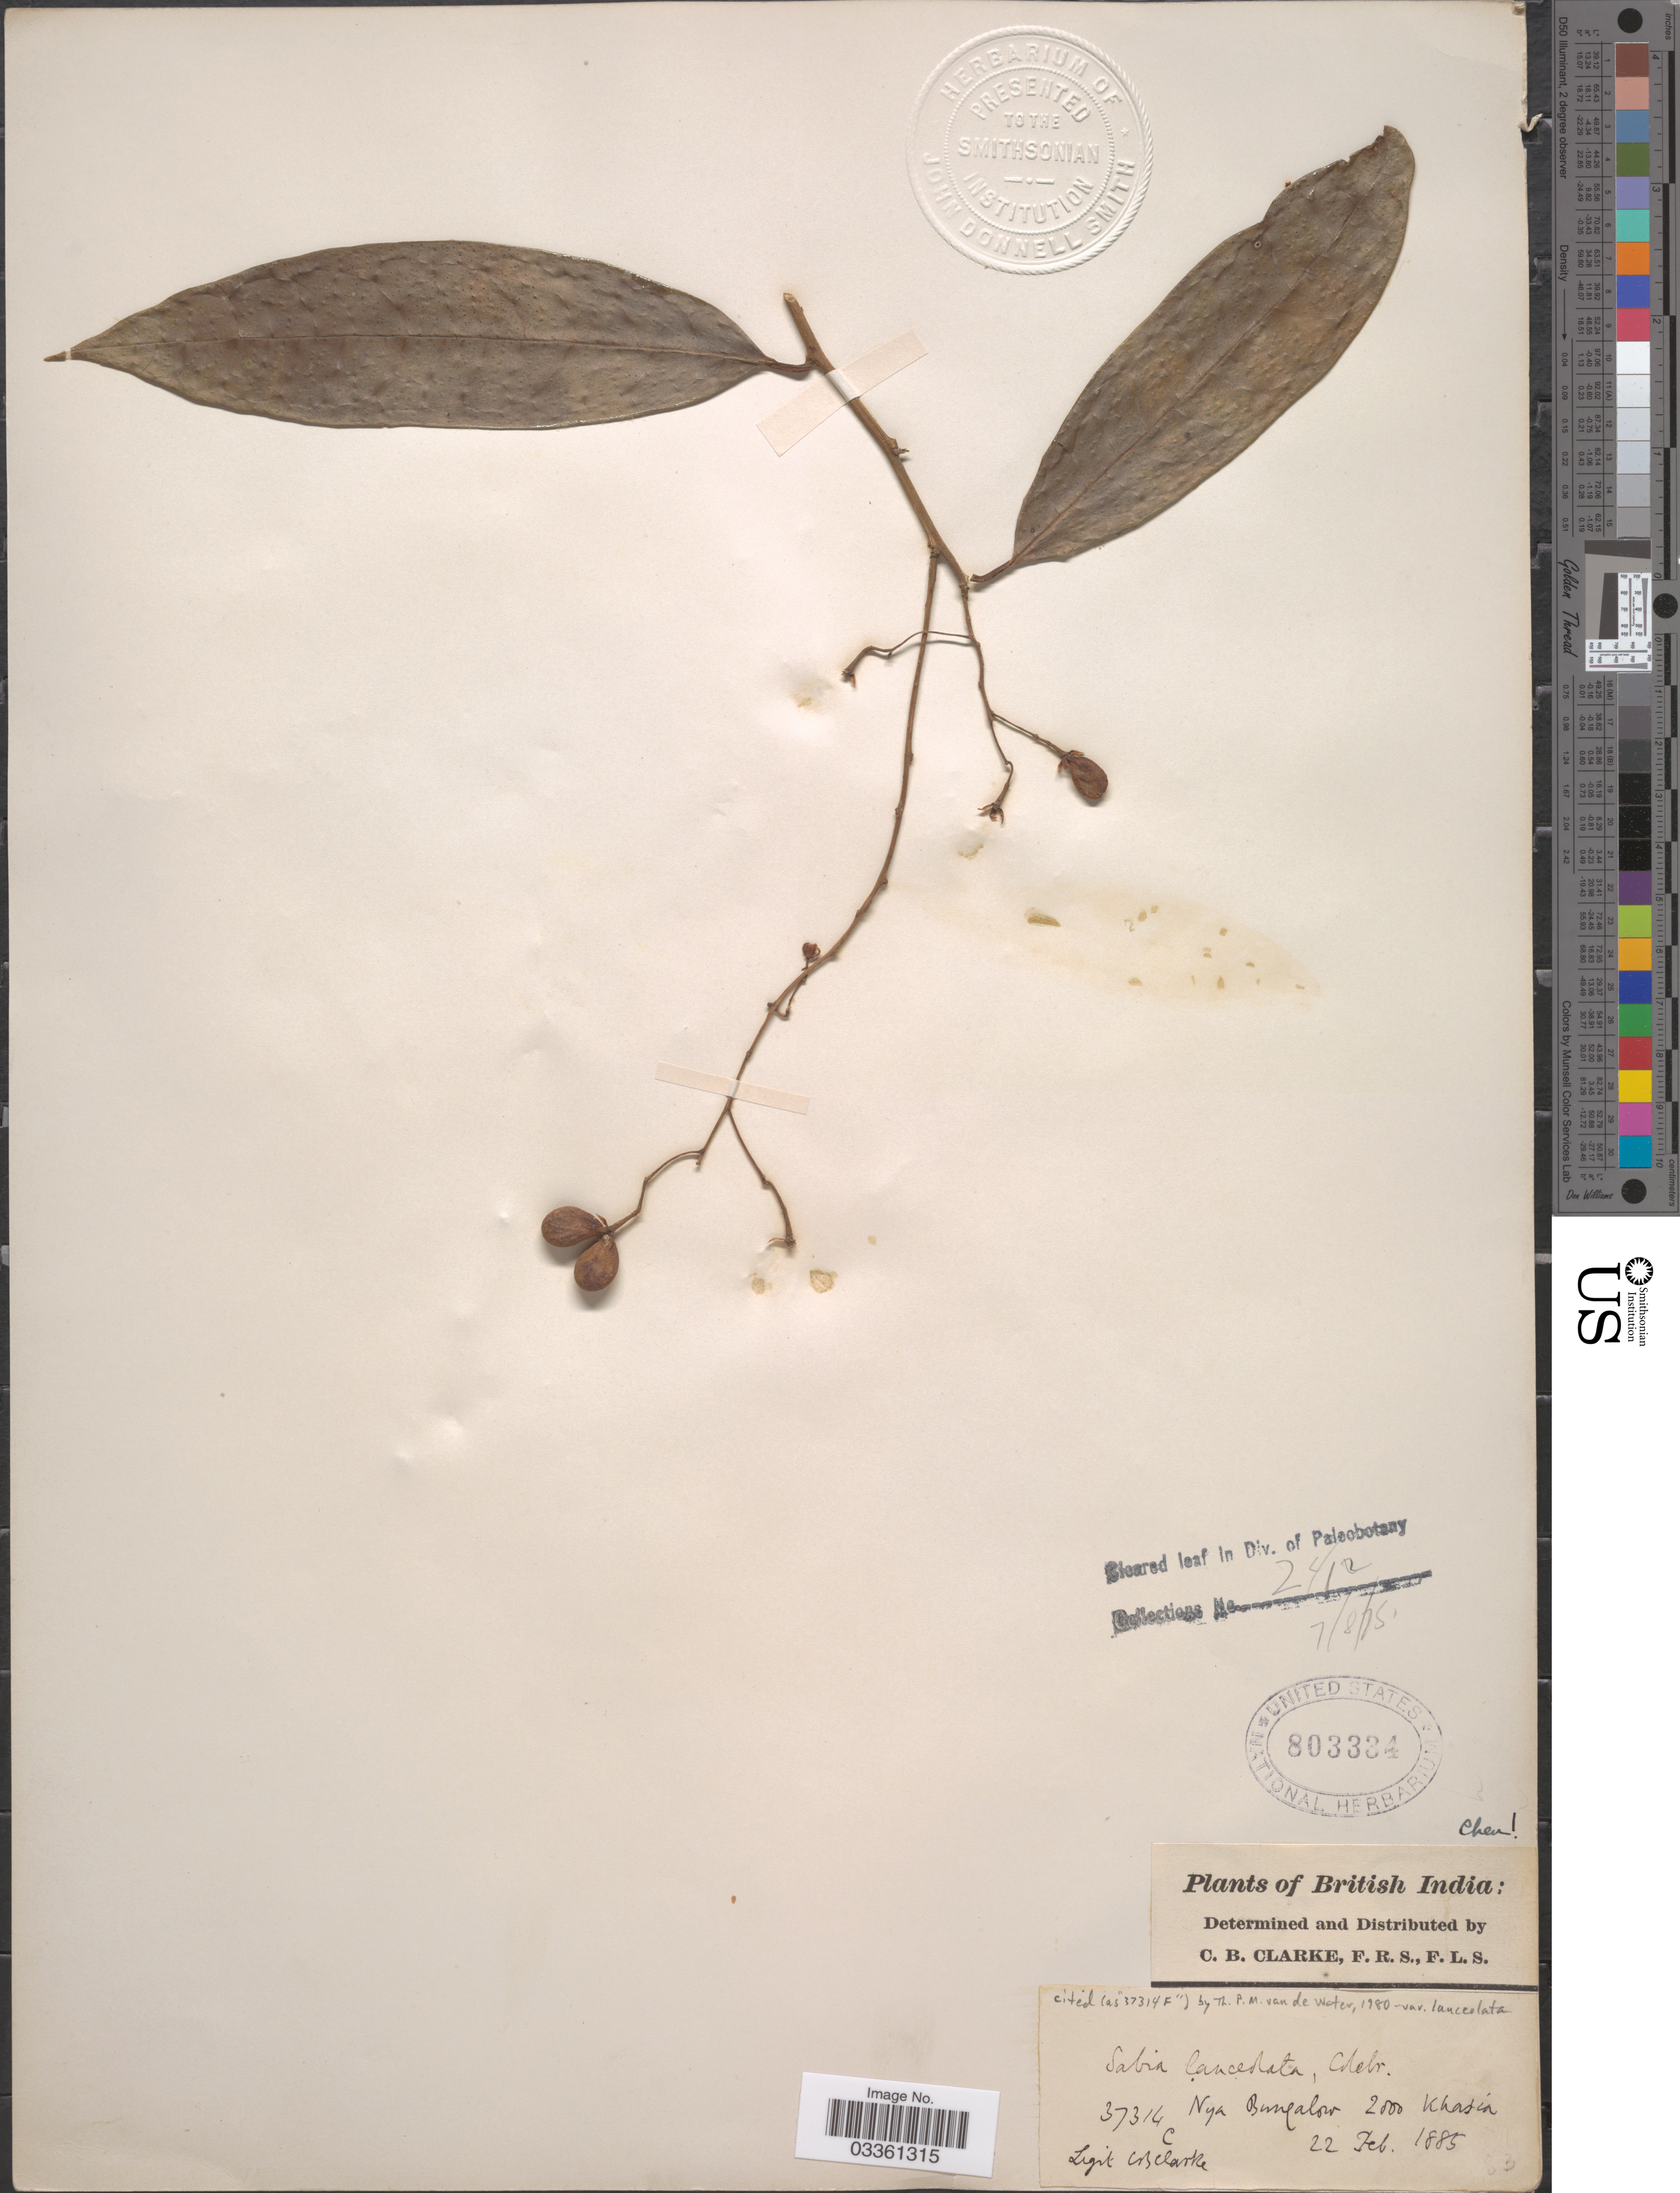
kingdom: Plantae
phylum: Tracheophyta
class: Magnoliopsida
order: Proteales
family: Sabiaceae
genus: Sabia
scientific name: Sabia lanceolata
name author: Colebr.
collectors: C. B. Clarke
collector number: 37314C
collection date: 1885-02-22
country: India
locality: British India. Nya Bungalow Khasia.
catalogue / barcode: US 803334